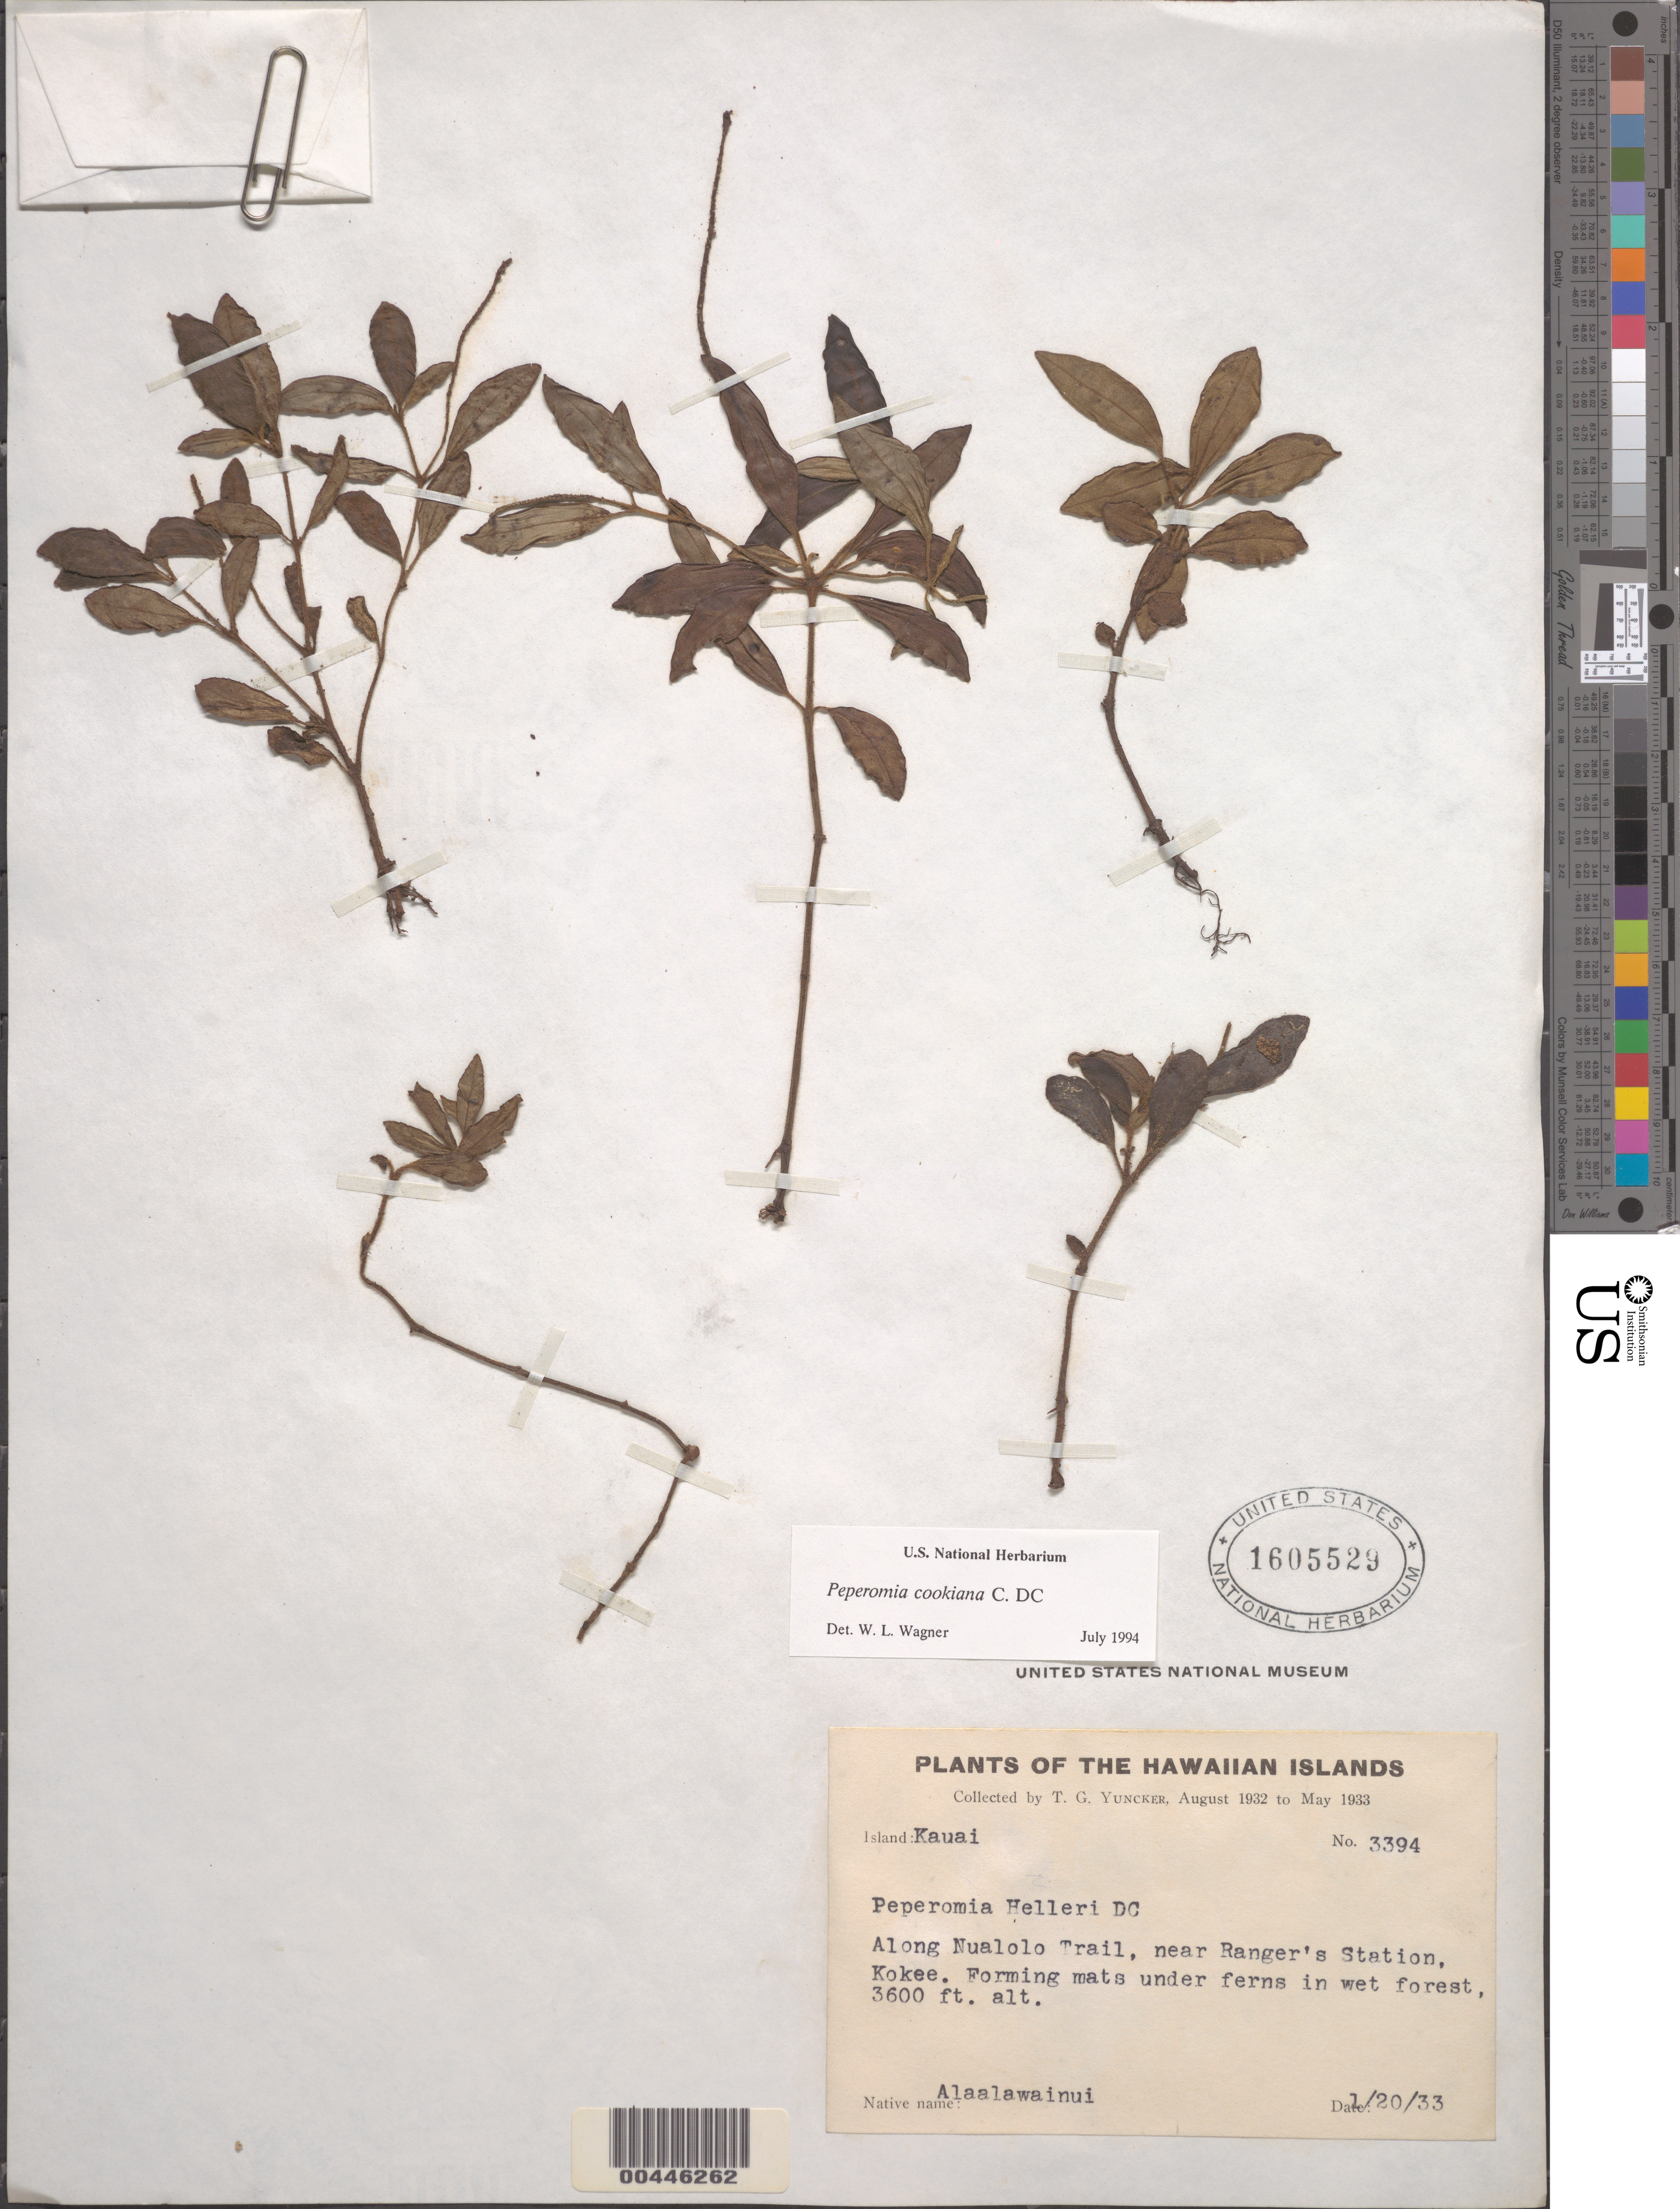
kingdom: Plantae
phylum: Tracheophyta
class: Magnoliopsida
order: Piperales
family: Piperaceae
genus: Peperomia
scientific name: Peperomia cookiana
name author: C. DC.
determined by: Wagner, W. L., (BOT), Smithsonian Institution - National Museum of Natural History (UNITED STATES)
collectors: T. G. Yuncker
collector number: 3394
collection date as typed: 20 Jan 1933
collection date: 1933-01-20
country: United States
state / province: Hawaii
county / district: Kauai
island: Kaua'i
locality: Along Nualolo Trail, near Ranger's Station, Kokee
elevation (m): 1097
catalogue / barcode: US 1605529